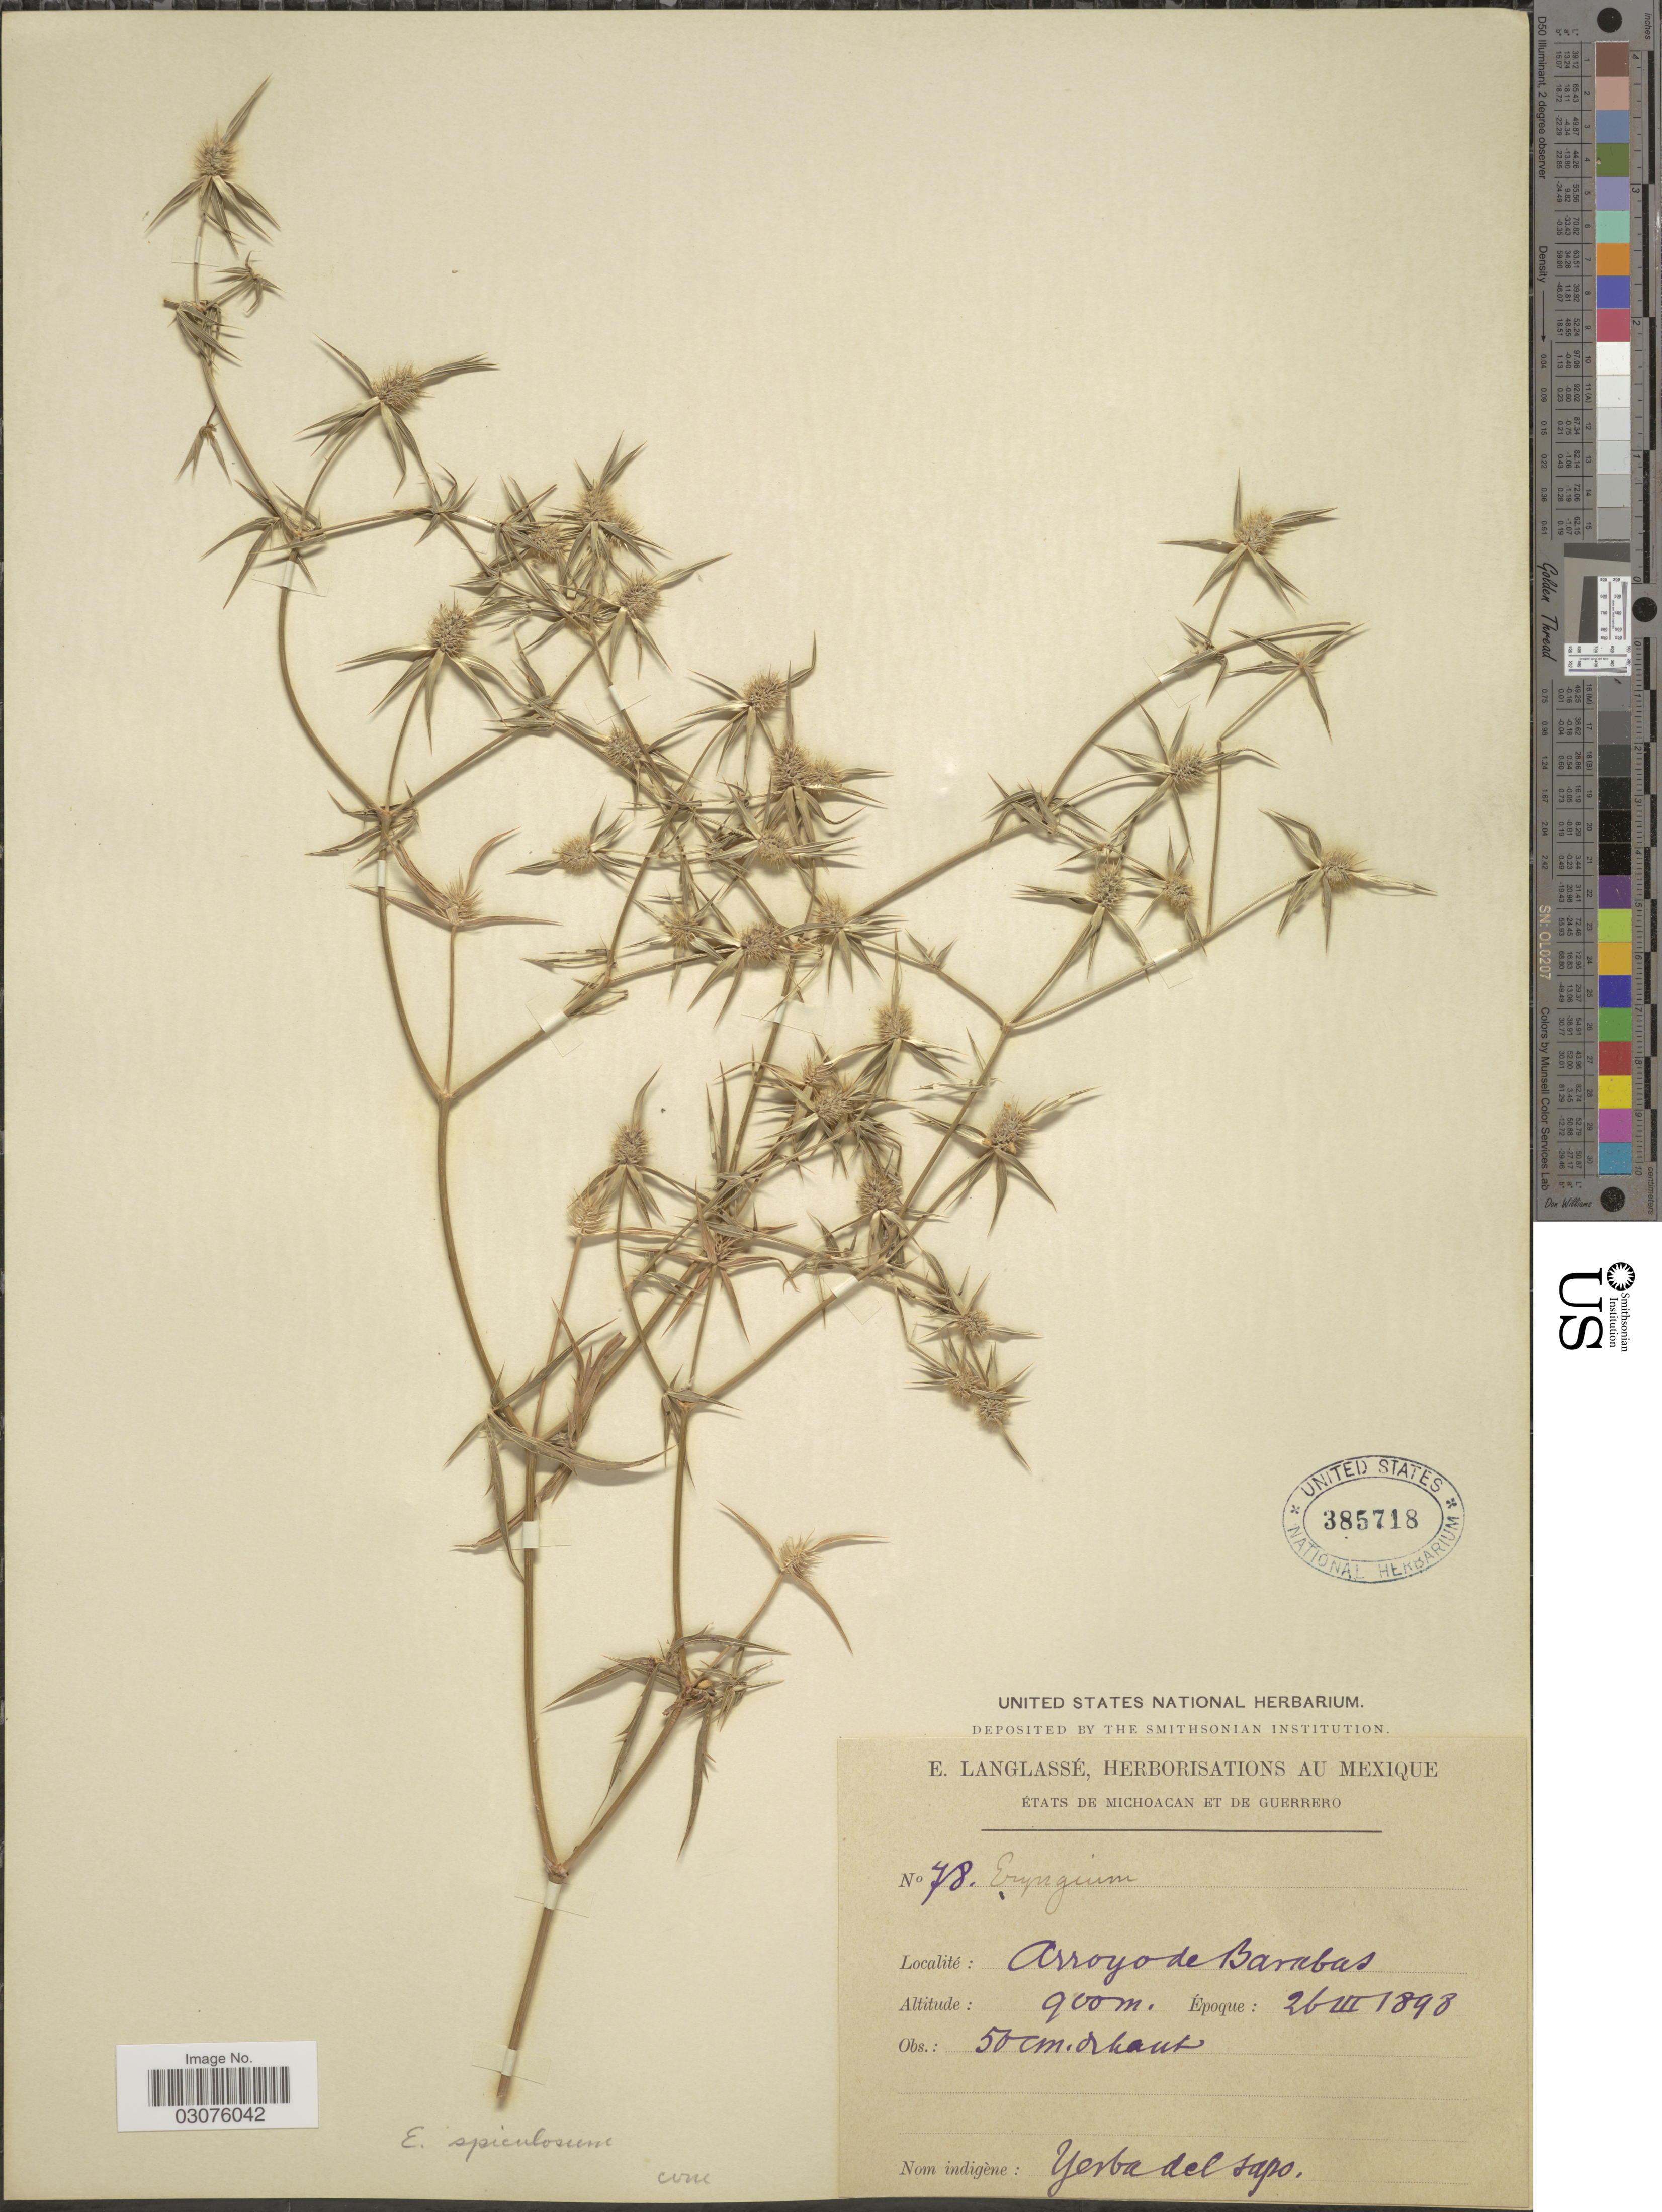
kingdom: Plantae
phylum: Tracheophyta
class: Magnoliopsida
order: Apiales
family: Apiaceae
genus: Eryngium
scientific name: Eryngium spiculosum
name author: Hemsl.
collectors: E. Langlassé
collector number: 78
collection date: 1898-03-26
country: Mexico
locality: États de Michoacan et de Guerrero. Arroyo de Barabas.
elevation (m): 900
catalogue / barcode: US 385718